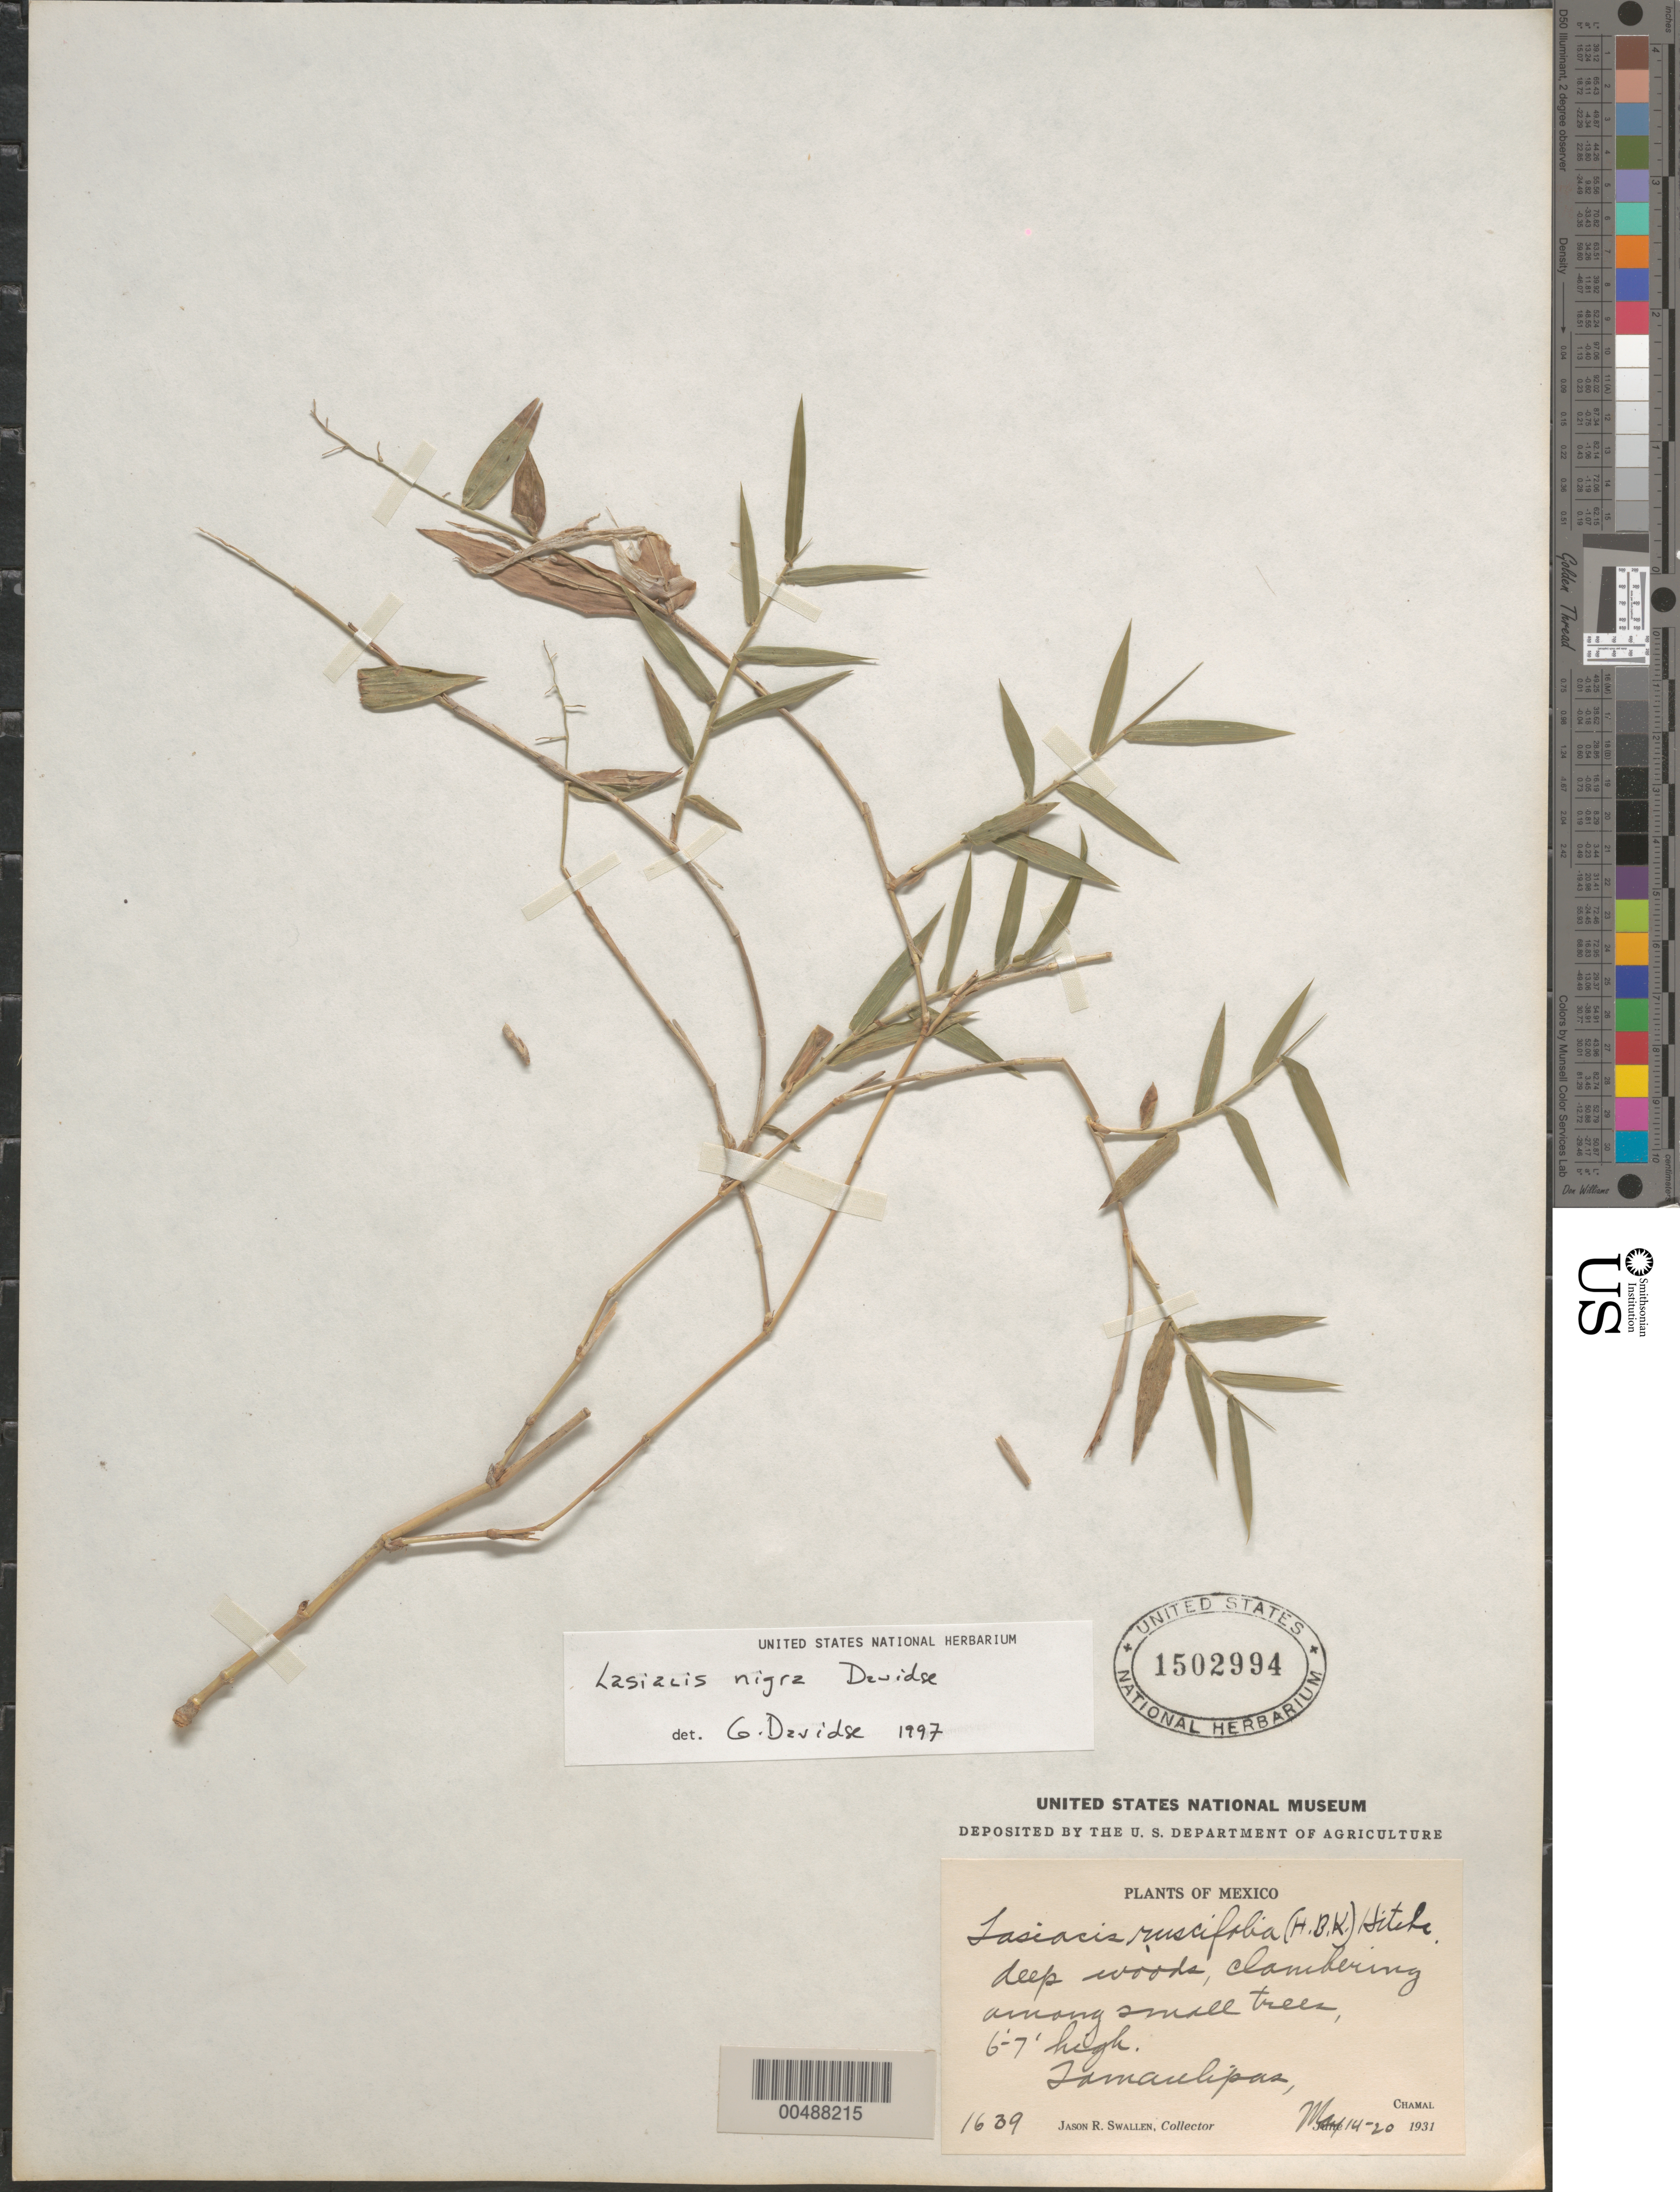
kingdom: Plantae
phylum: Tracheophyta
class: Liliopsida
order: Poales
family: Poaceae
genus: Lasiacis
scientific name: Lasiacis maxonii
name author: Swallen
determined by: Davidse, Gerrit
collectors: J. R. Swallen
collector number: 1639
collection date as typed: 14 May 1931 to 20 May 1931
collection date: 1931-05-14/1931-05-20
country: Mexico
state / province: Tamaulipas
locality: Chamal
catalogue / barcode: US 1502994